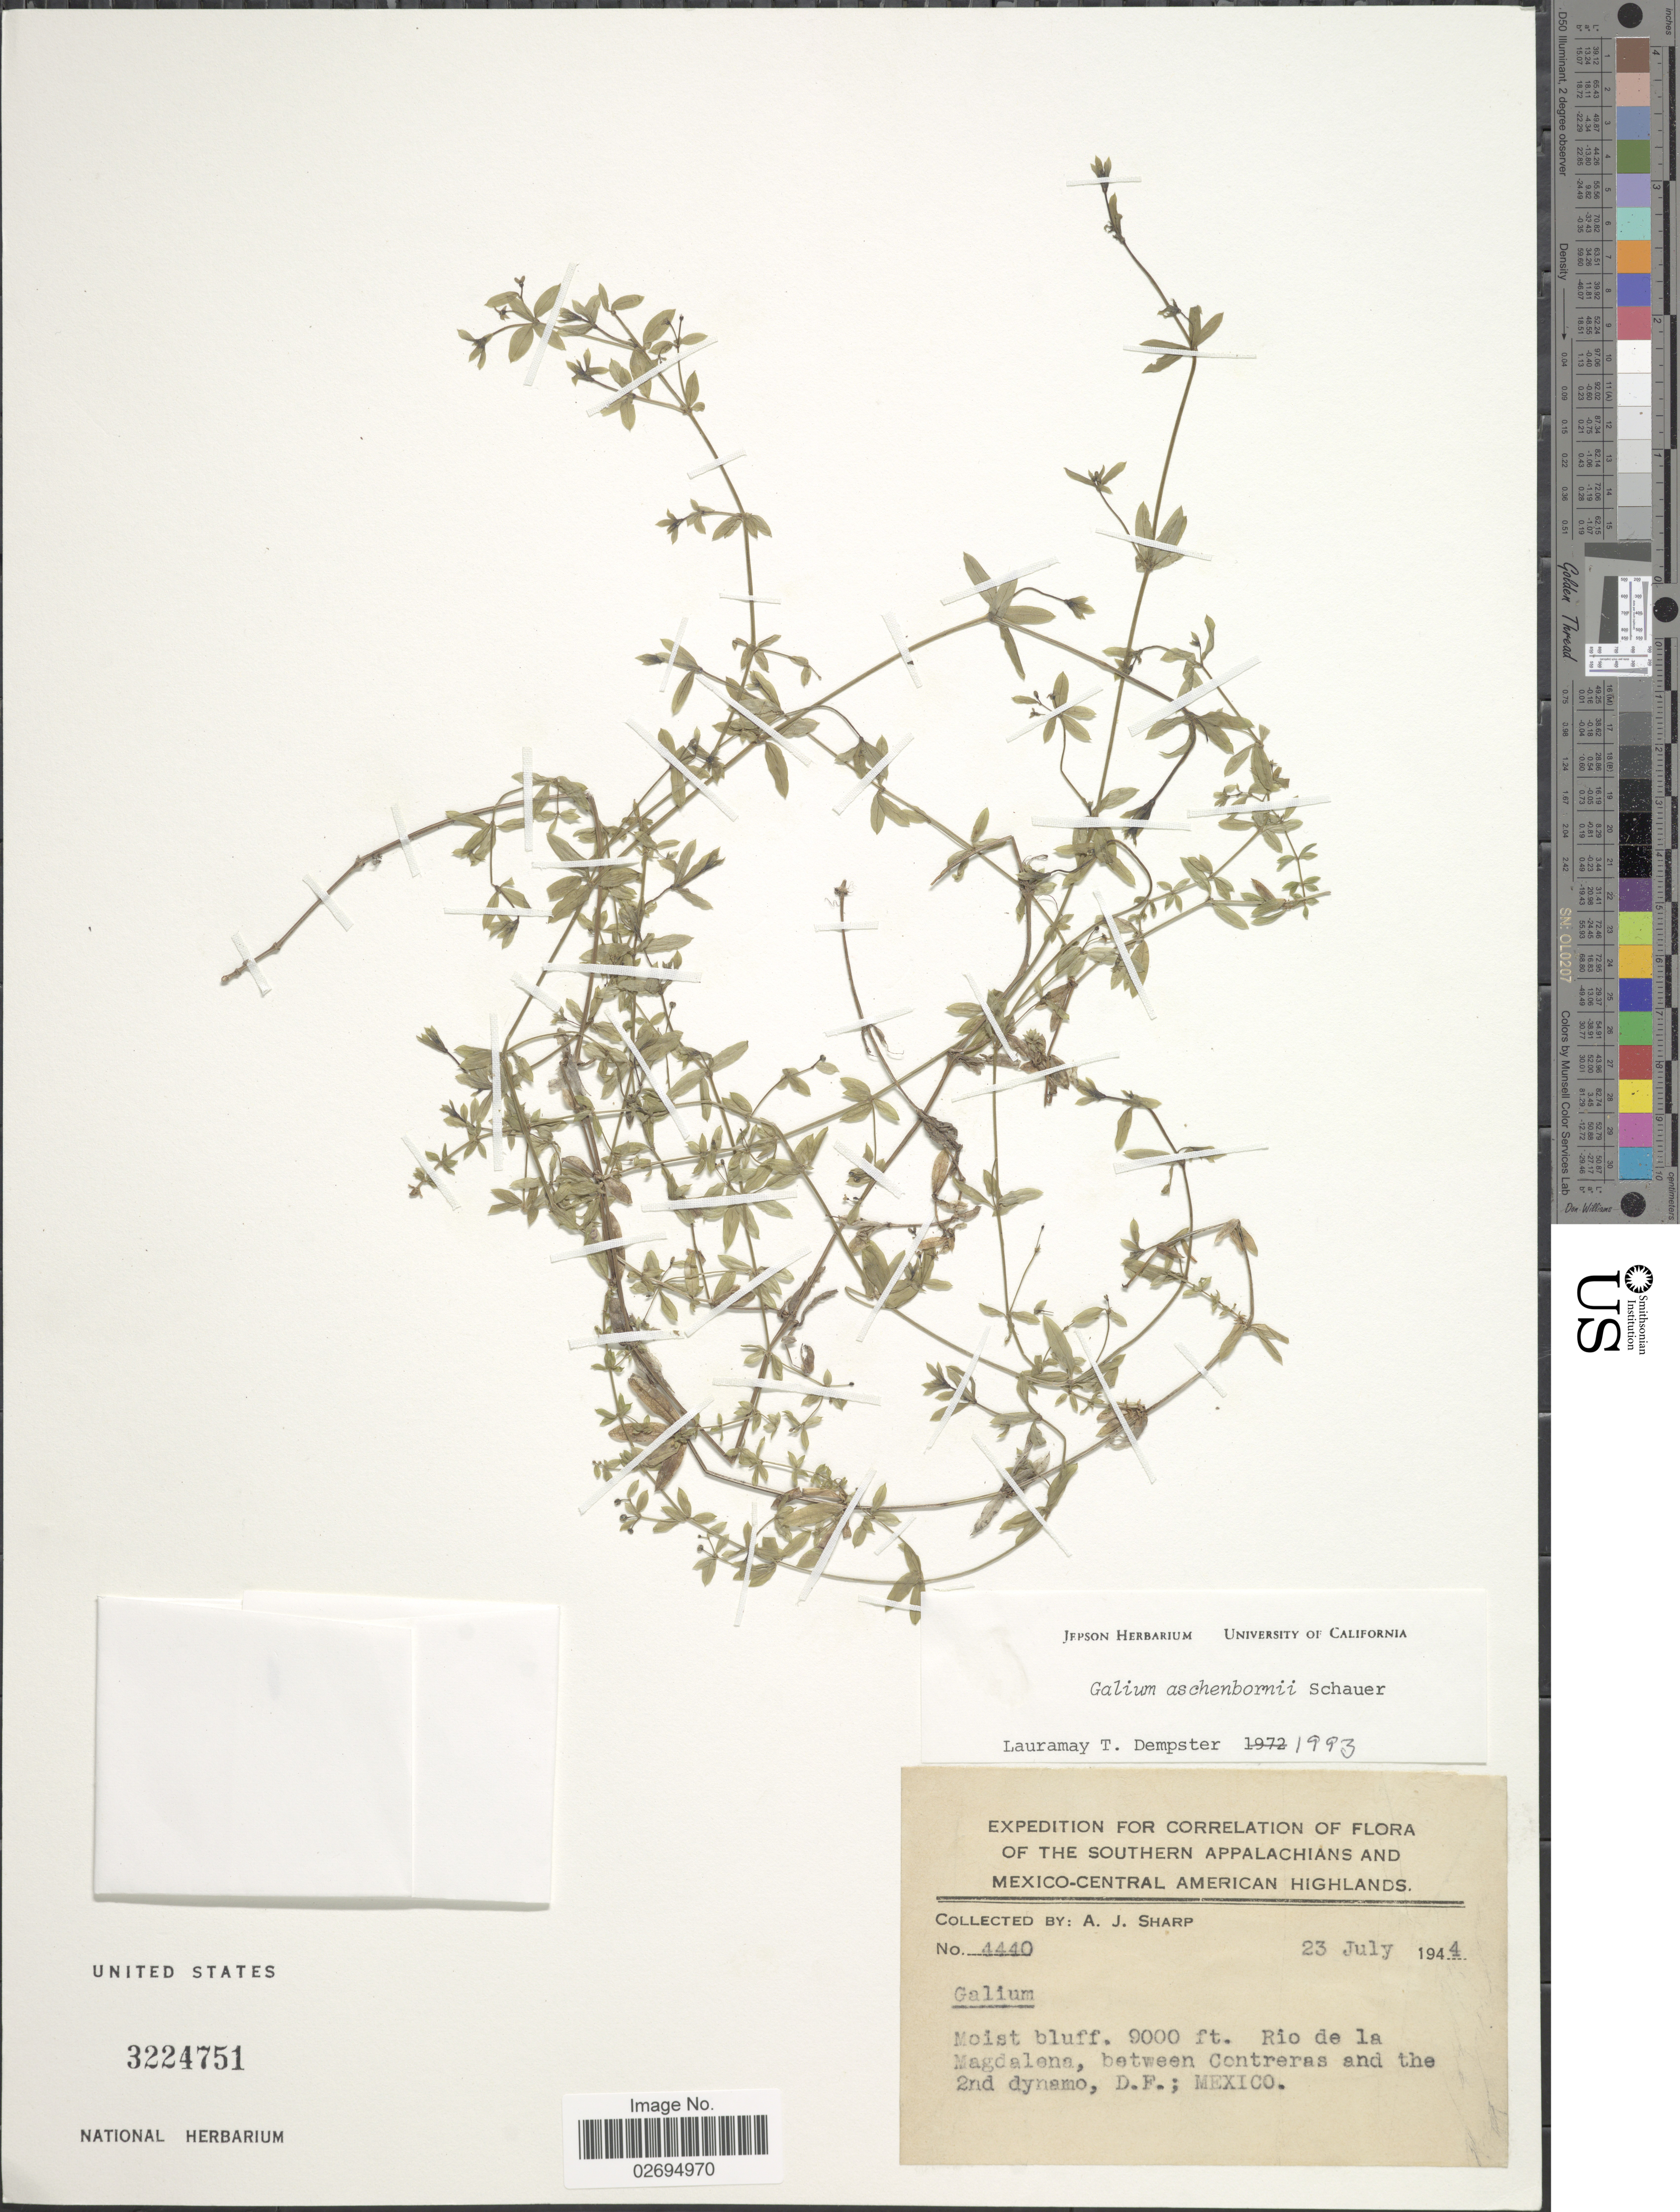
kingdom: Plantae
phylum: Tracheophyta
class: Magnoliopsida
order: Gentianales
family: Rubiaceae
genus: Galium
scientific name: Galium aschenbornii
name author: Schauer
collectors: A. J. Sharp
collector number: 4440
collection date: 1944-07-23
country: Mexico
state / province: Distrito Federal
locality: The Southern Appalachians and Mexico-Central American Highlands, Moist bluff. Rio de la Magdalena, between Contreras and the 2nd dynamo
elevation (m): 2743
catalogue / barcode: US 3224751